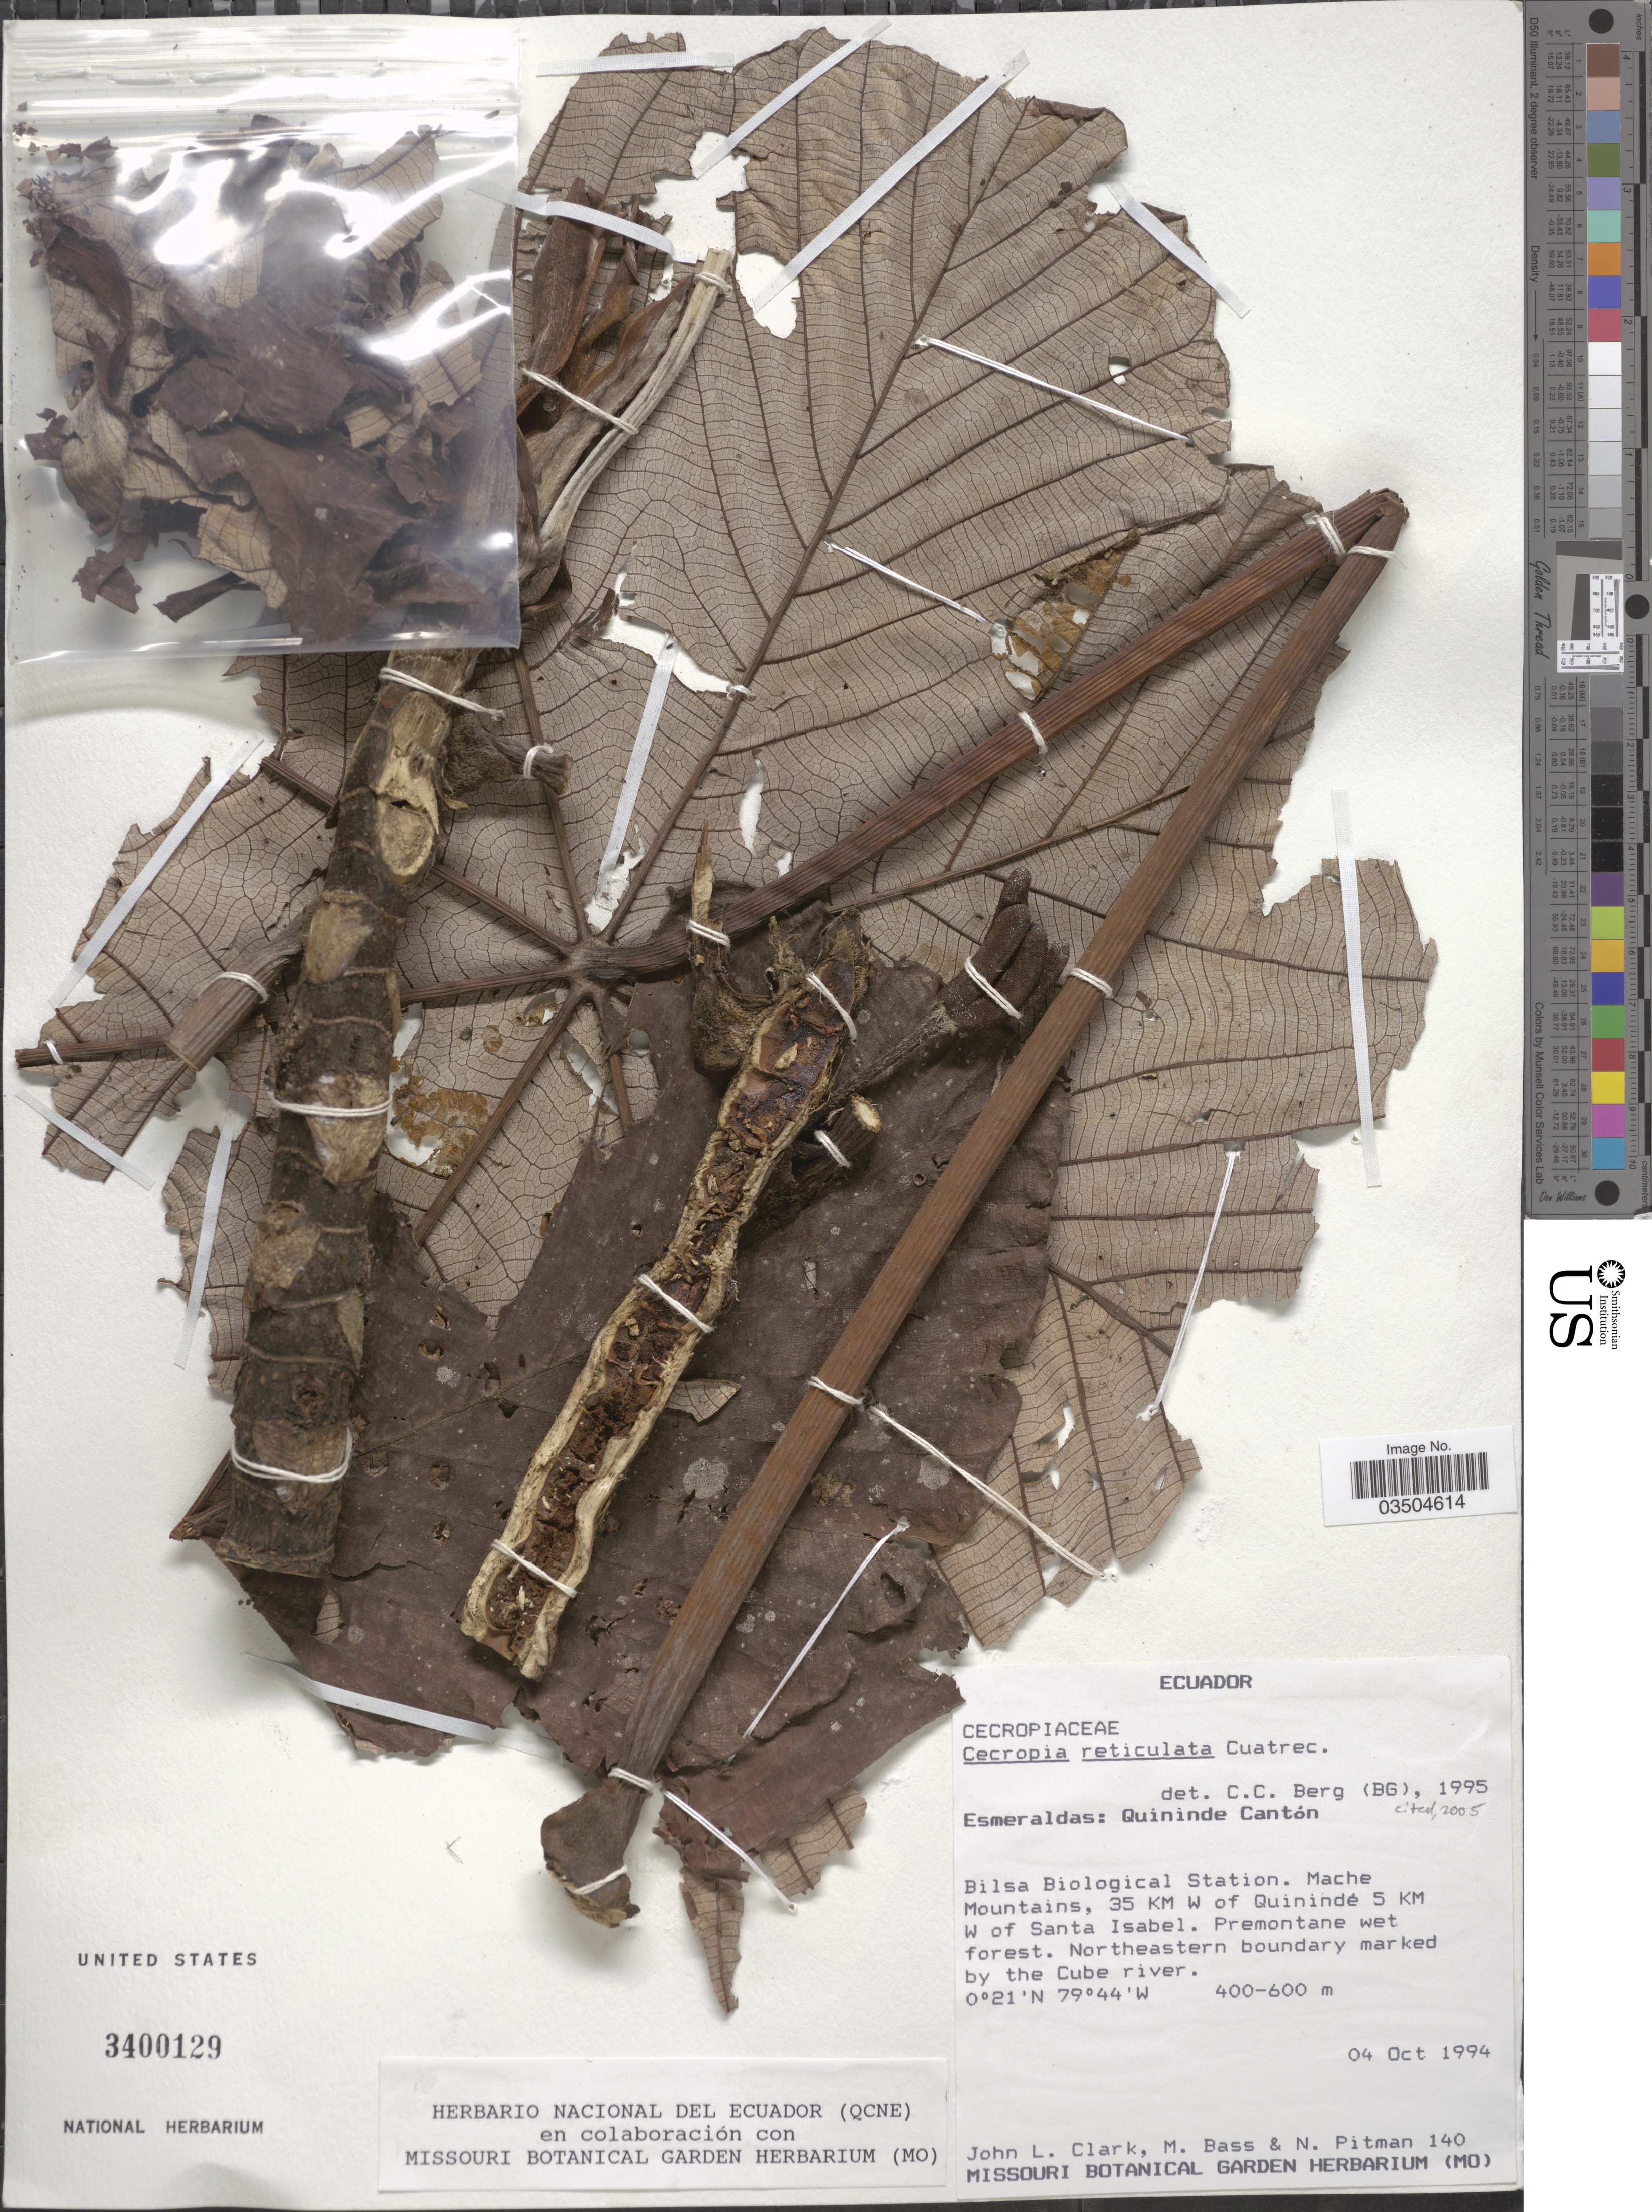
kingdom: Plantae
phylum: Tracheophyta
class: Magnoliopsida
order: Rosales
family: Urticaceae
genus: Cecropia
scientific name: Cecropia reticulata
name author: Cuatrec.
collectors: J. L. Clark, M. Bass & N. Pitman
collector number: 140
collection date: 1994-10-04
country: Ecuador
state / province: Esmeraldas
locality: Quininde Cantón. Bilsa Biological Station. Mache Mountains, 35 KM W of Quinindé 5 KM W of Santa Isabel. Northeastern boundary marked by the Cube river.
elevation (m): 400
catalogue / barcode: US 3400129